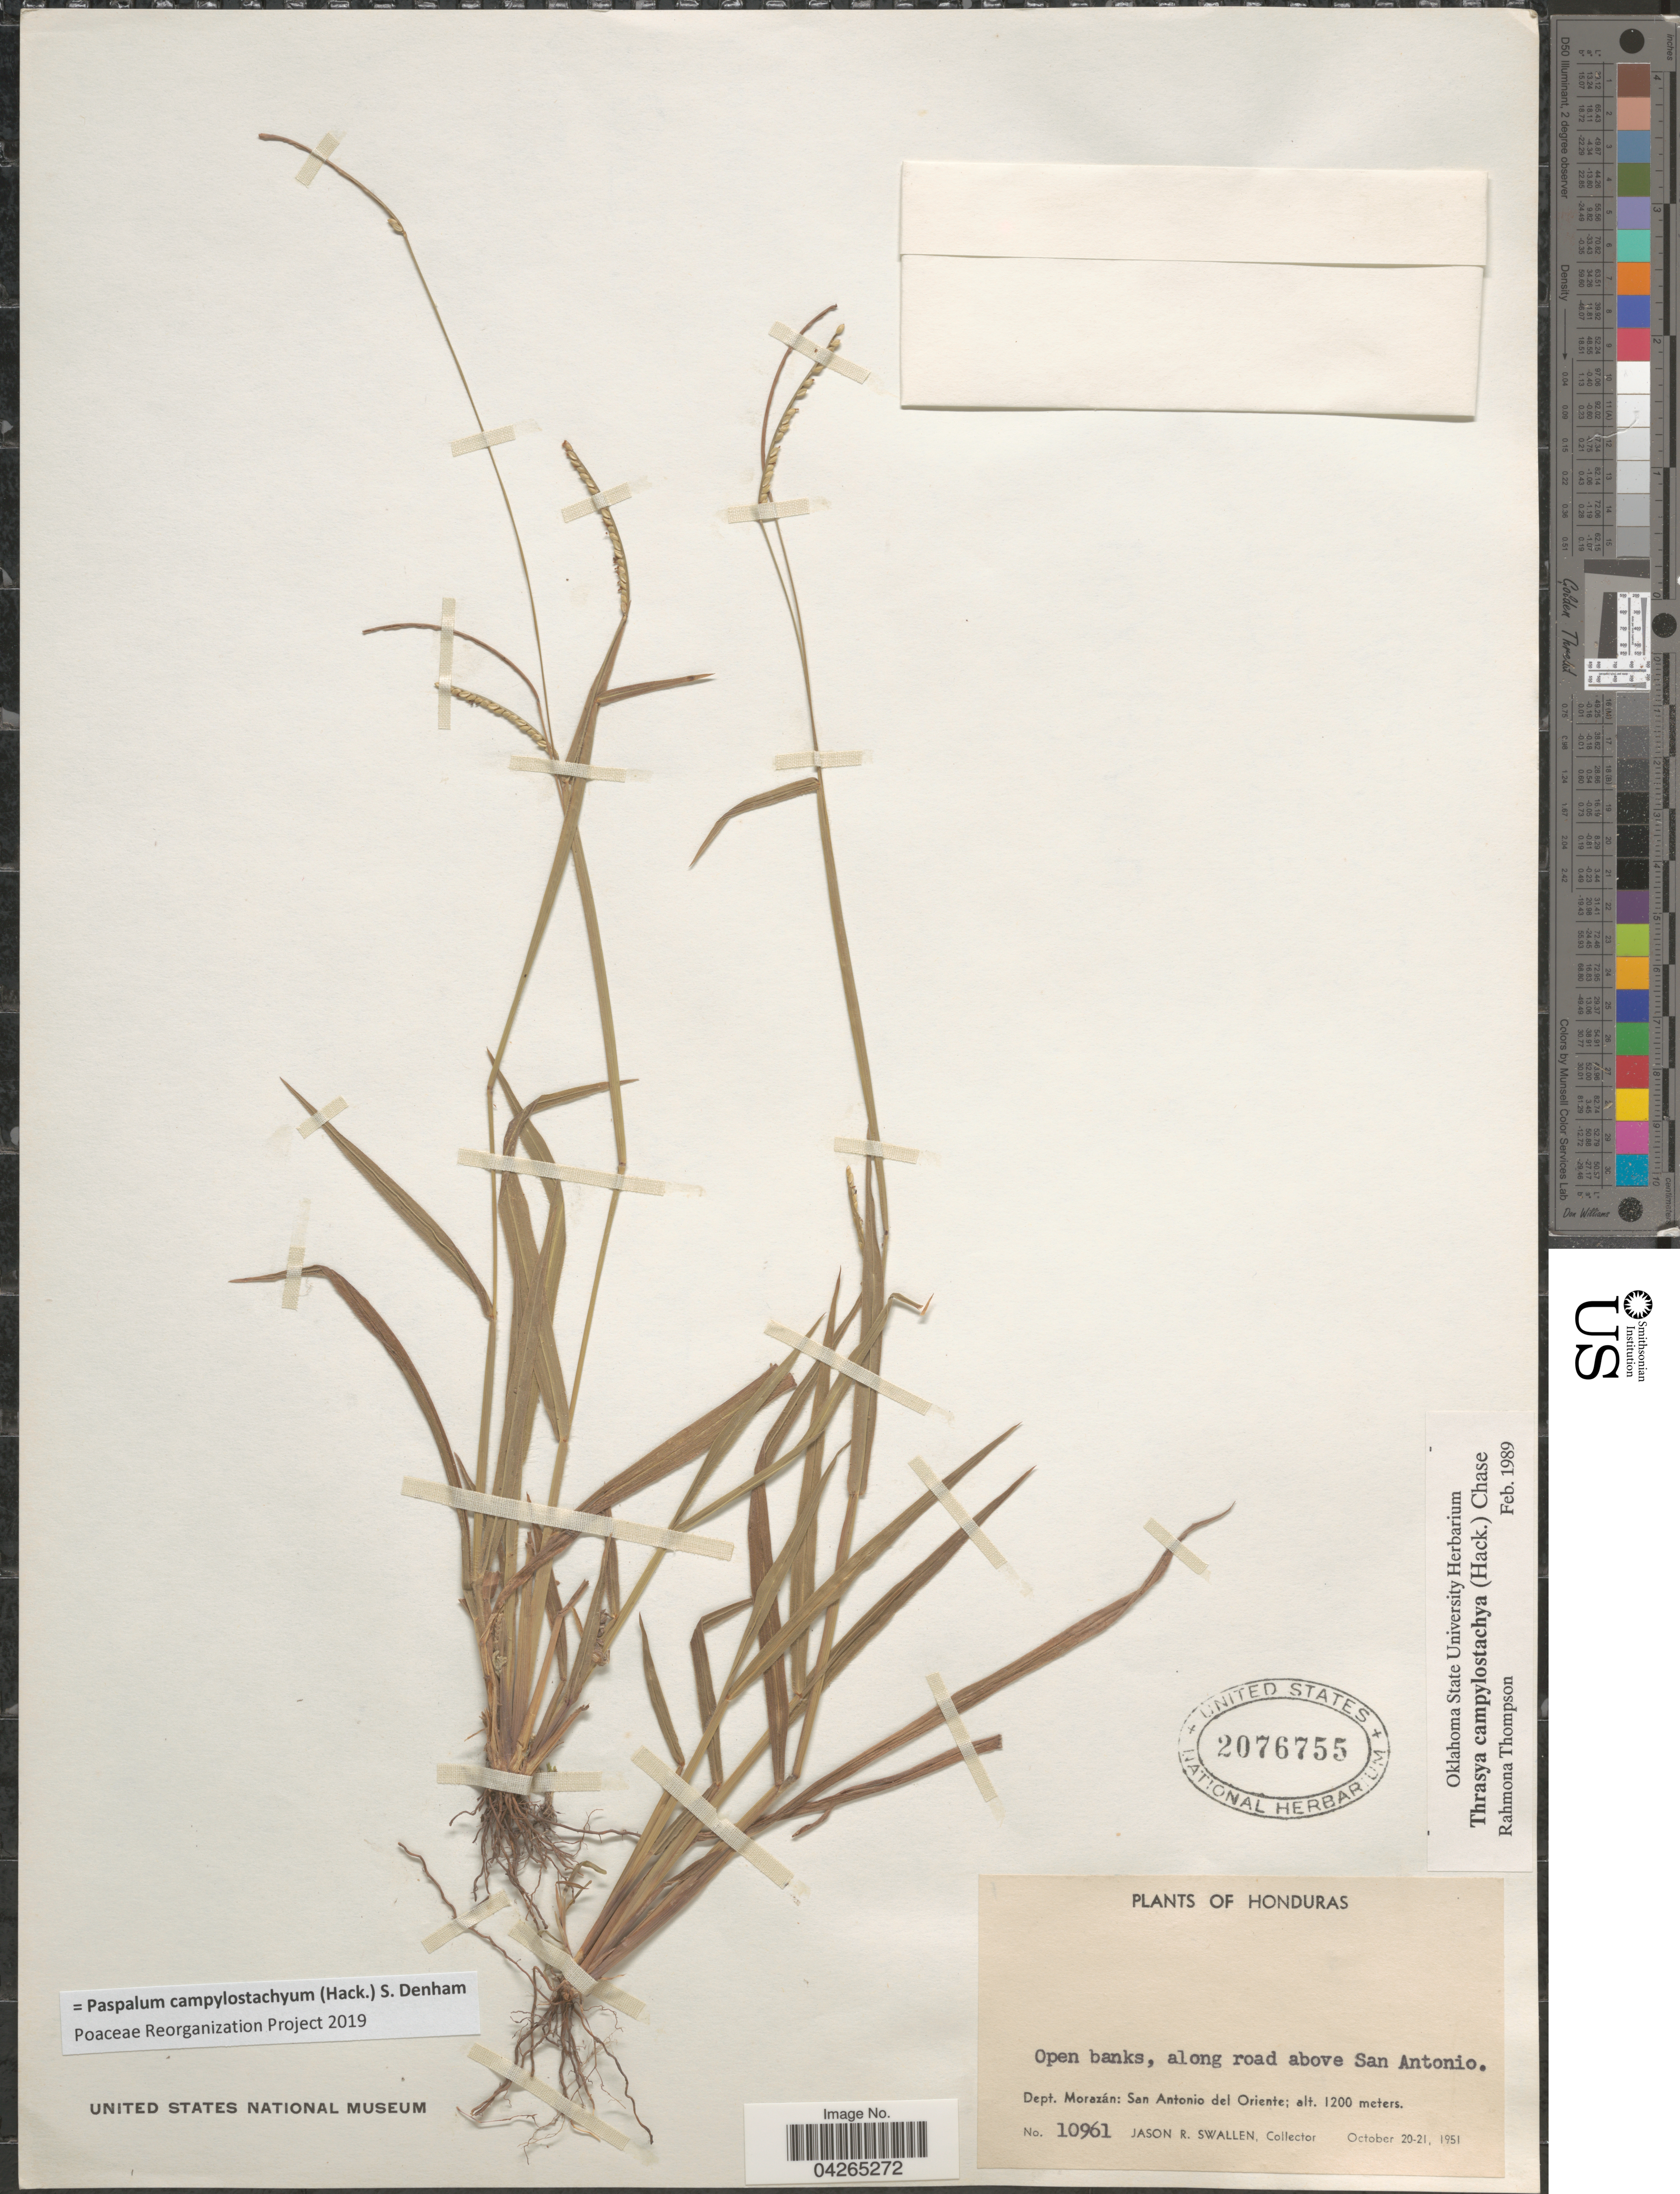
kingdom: Plantae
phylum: Tracheophyta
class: Liliopsida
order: Poales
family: Poaceae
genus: Paspalum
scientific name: Paspalum campylostachyum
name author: (Hack.) S. Denham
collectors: J. R. Swallen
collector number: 10961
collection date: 1951-10-20/1951-10-21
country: Honduras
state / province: Fco. Morazán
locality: Open banks, along road above San Antonio. Dept. Morazán: San Antonio del Oriente.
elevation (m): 1200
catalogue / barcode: US 2076755